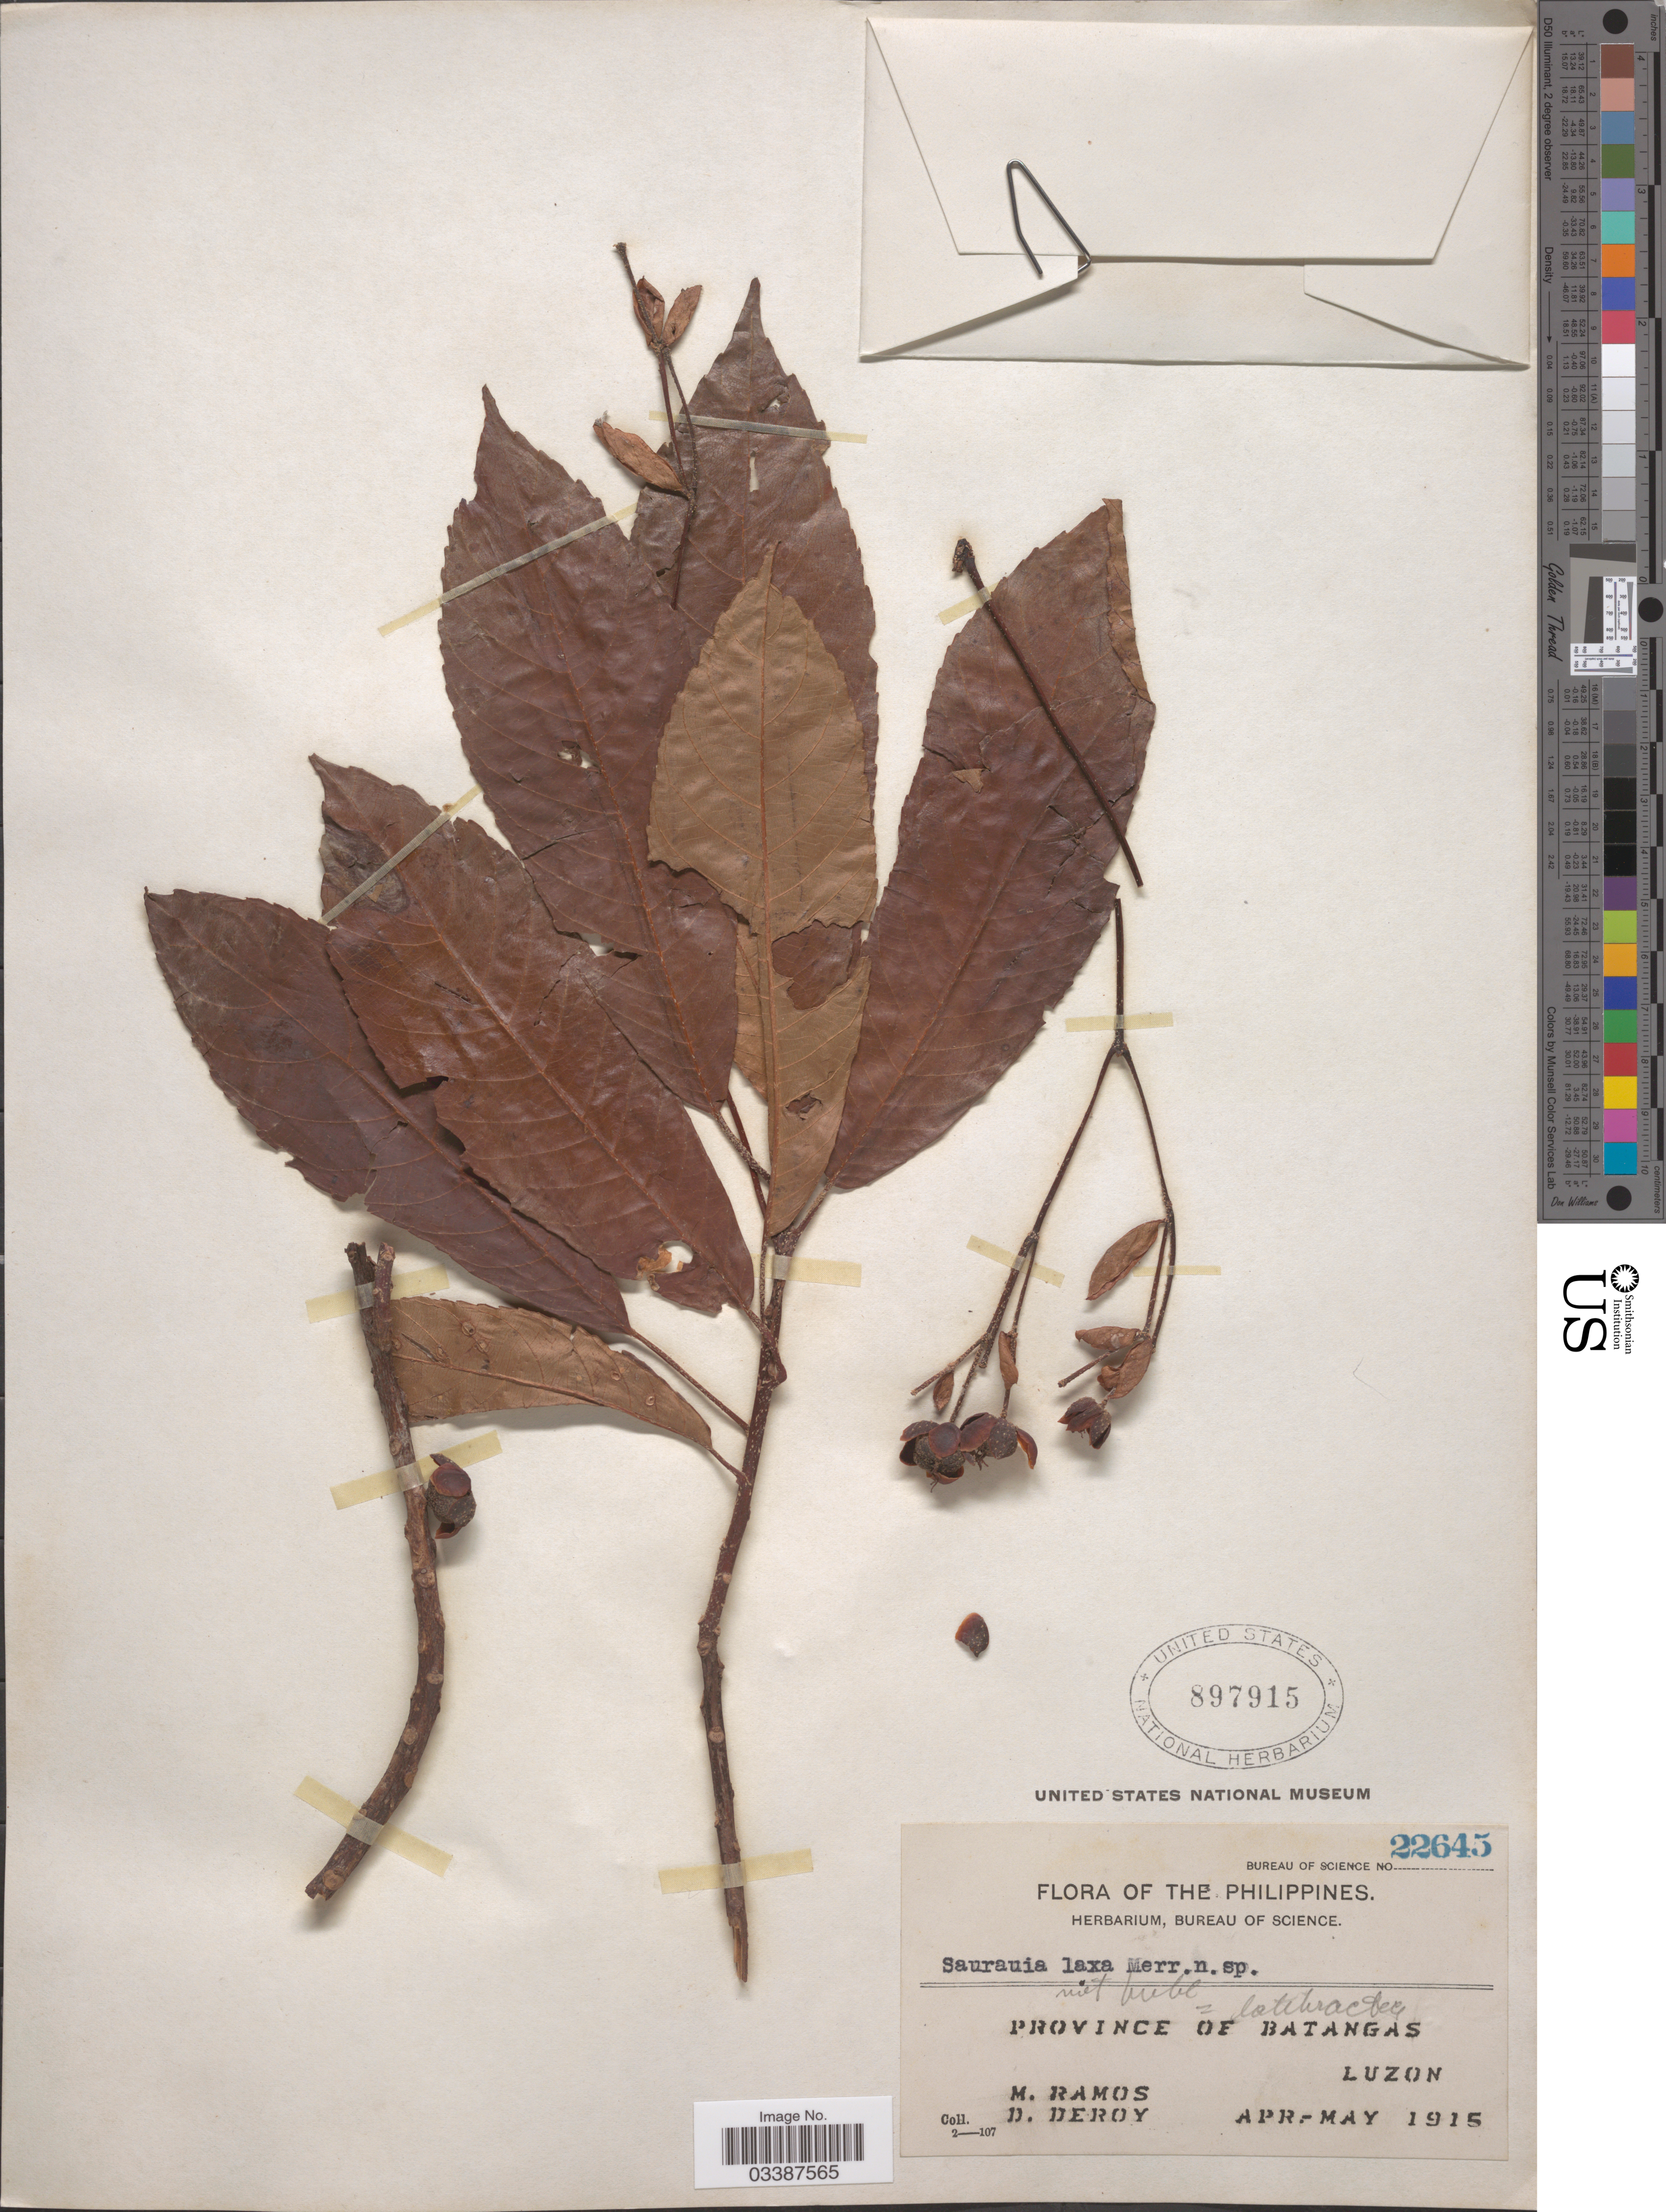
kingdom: Plantae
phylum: Tracheophyta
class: Magnoliopsida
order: Ericales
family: Actinidiaceae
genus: Saurauia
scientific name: Saurauia latibracteata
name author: Choisy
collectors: M. Ramos & D. Deroy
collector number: Bureau of Science 22645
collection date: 1915-04/1915-05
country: Philippines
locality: Province of Batangas, Luzon.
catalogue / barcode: US 897915